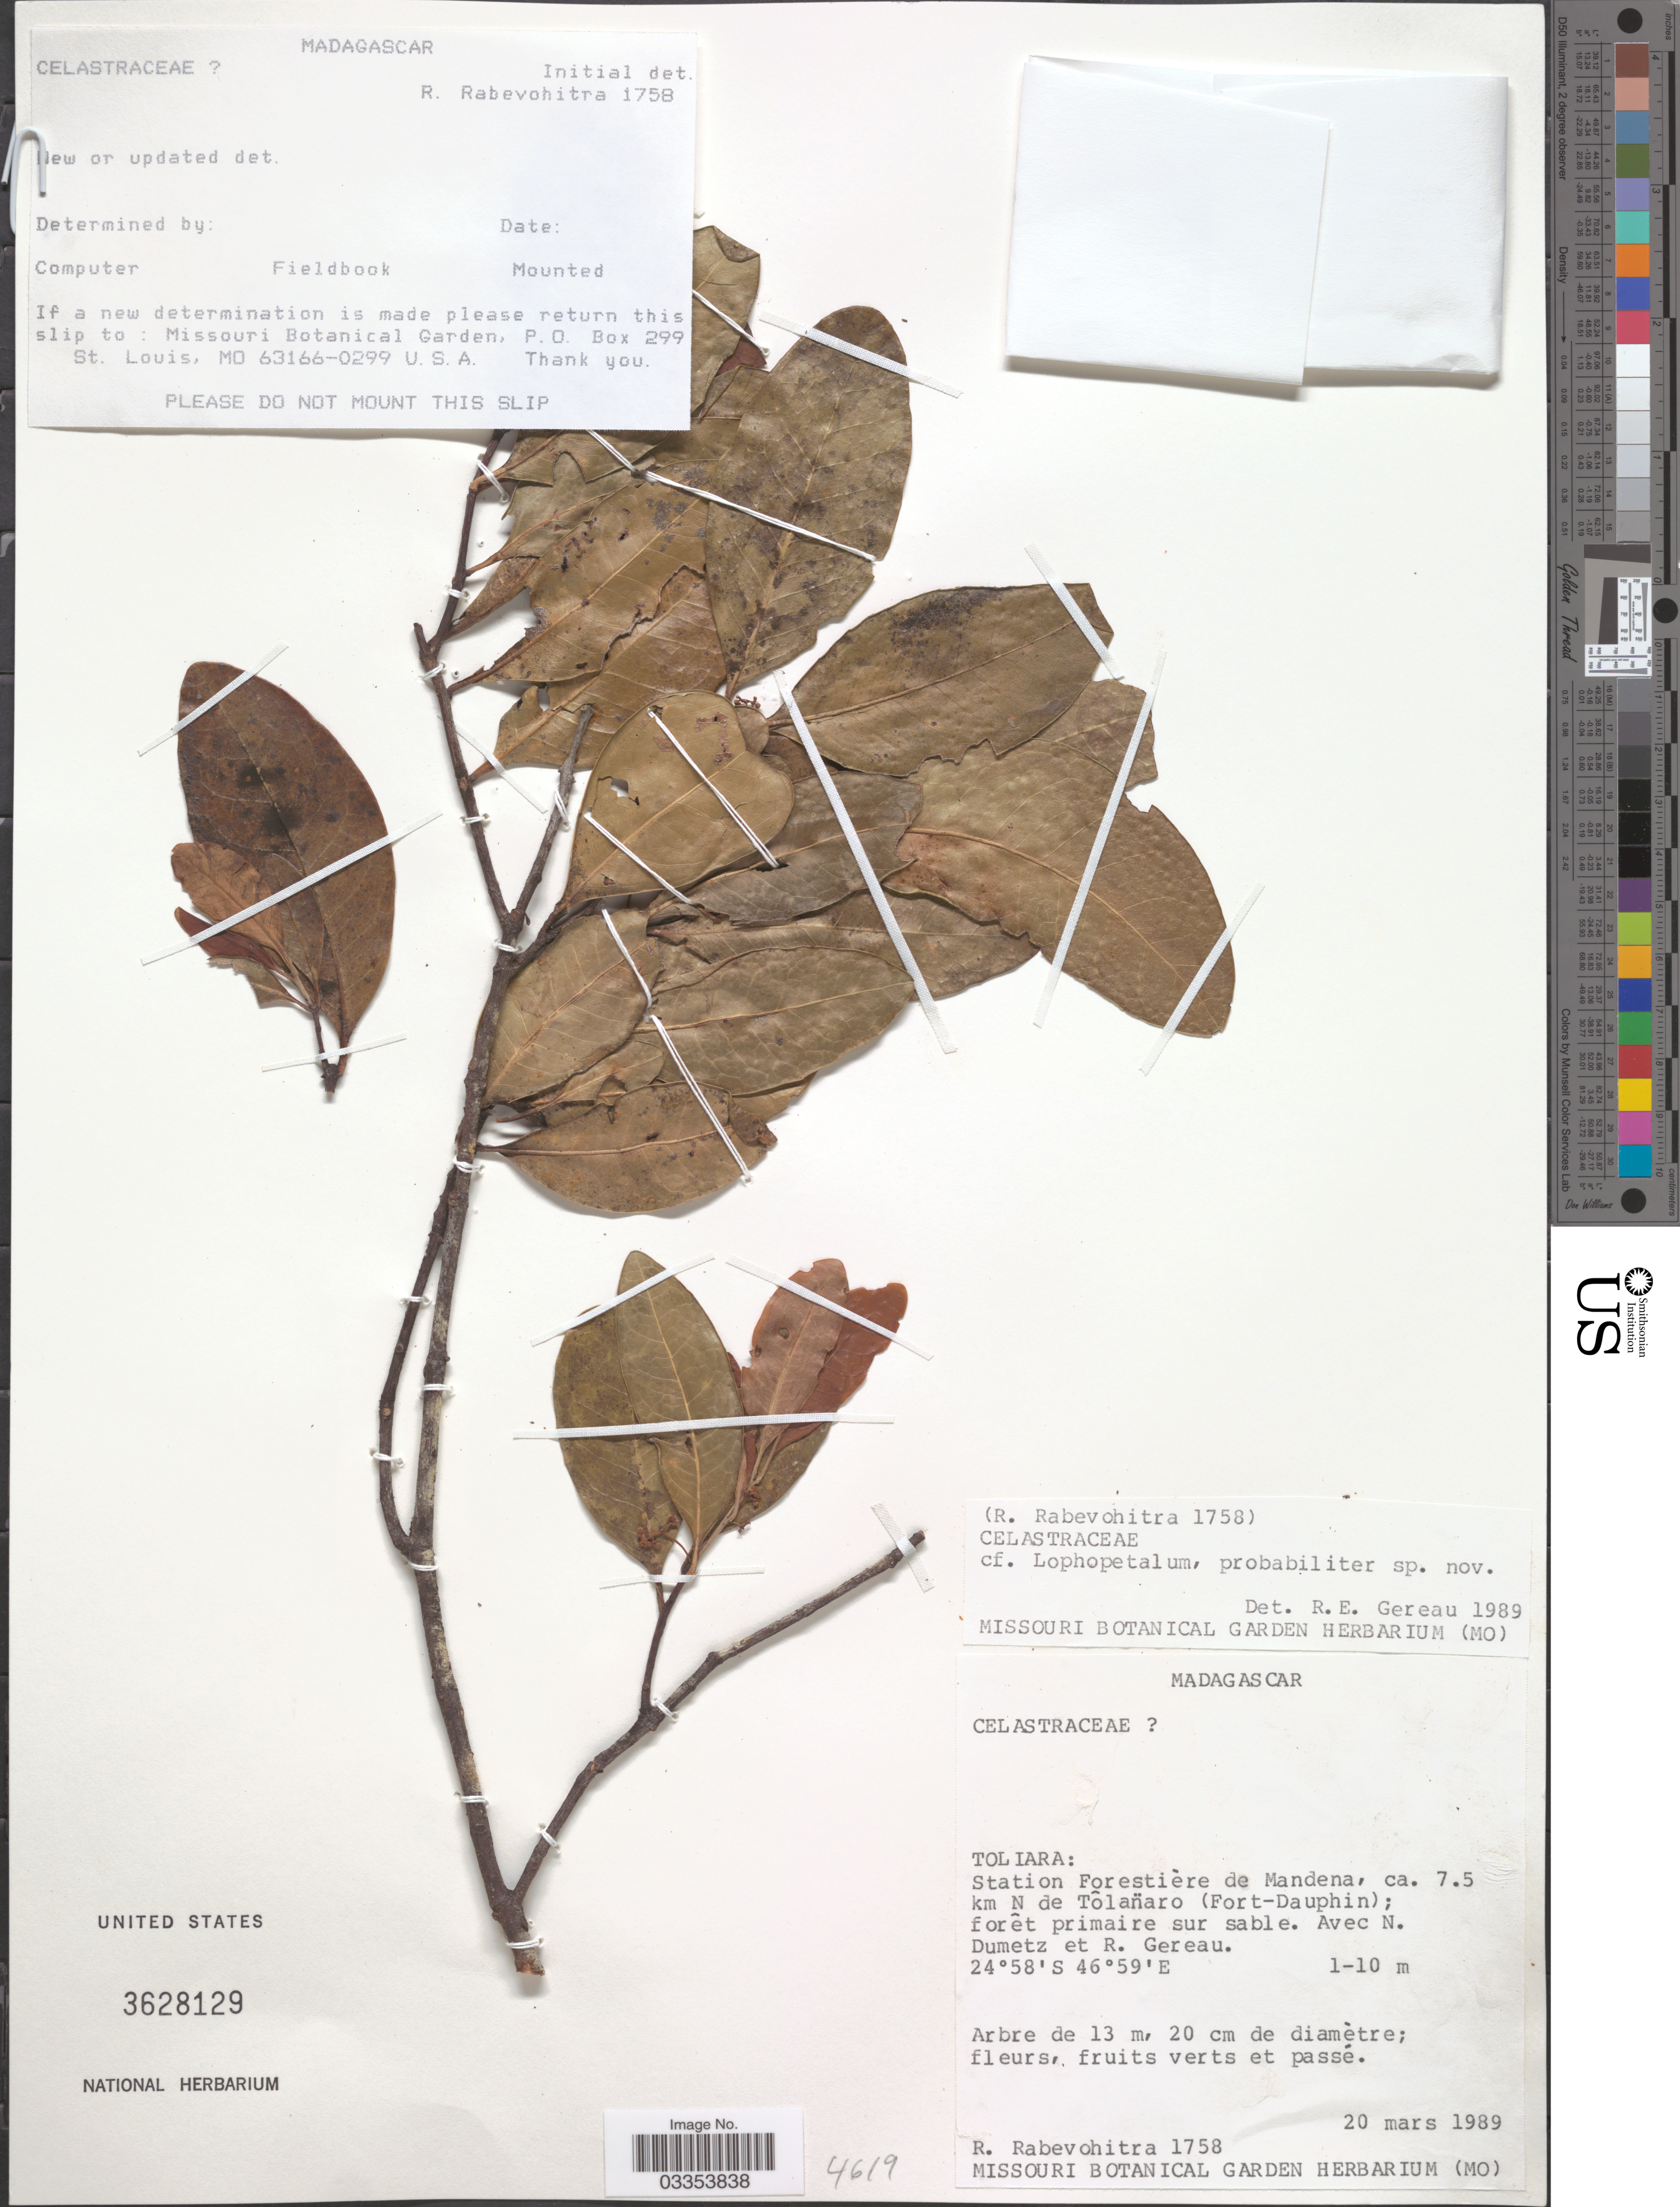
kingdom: Plantae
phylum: Tracheophyta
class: Magnoliopsida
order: Celastrales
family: Celastraceae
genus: Lophopetalum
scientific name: Lophopetalum sp.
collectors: R. Rabevohitra, N. Dumetz & R. Gereau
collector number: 1758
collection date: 1989-03-20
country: Madagascar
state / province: Anosy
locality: Station Forestière de Mandena, ca. 7.5 km N de Tôlañaro (Fort-Dauphin).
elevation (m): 1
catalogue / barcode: US 3628129